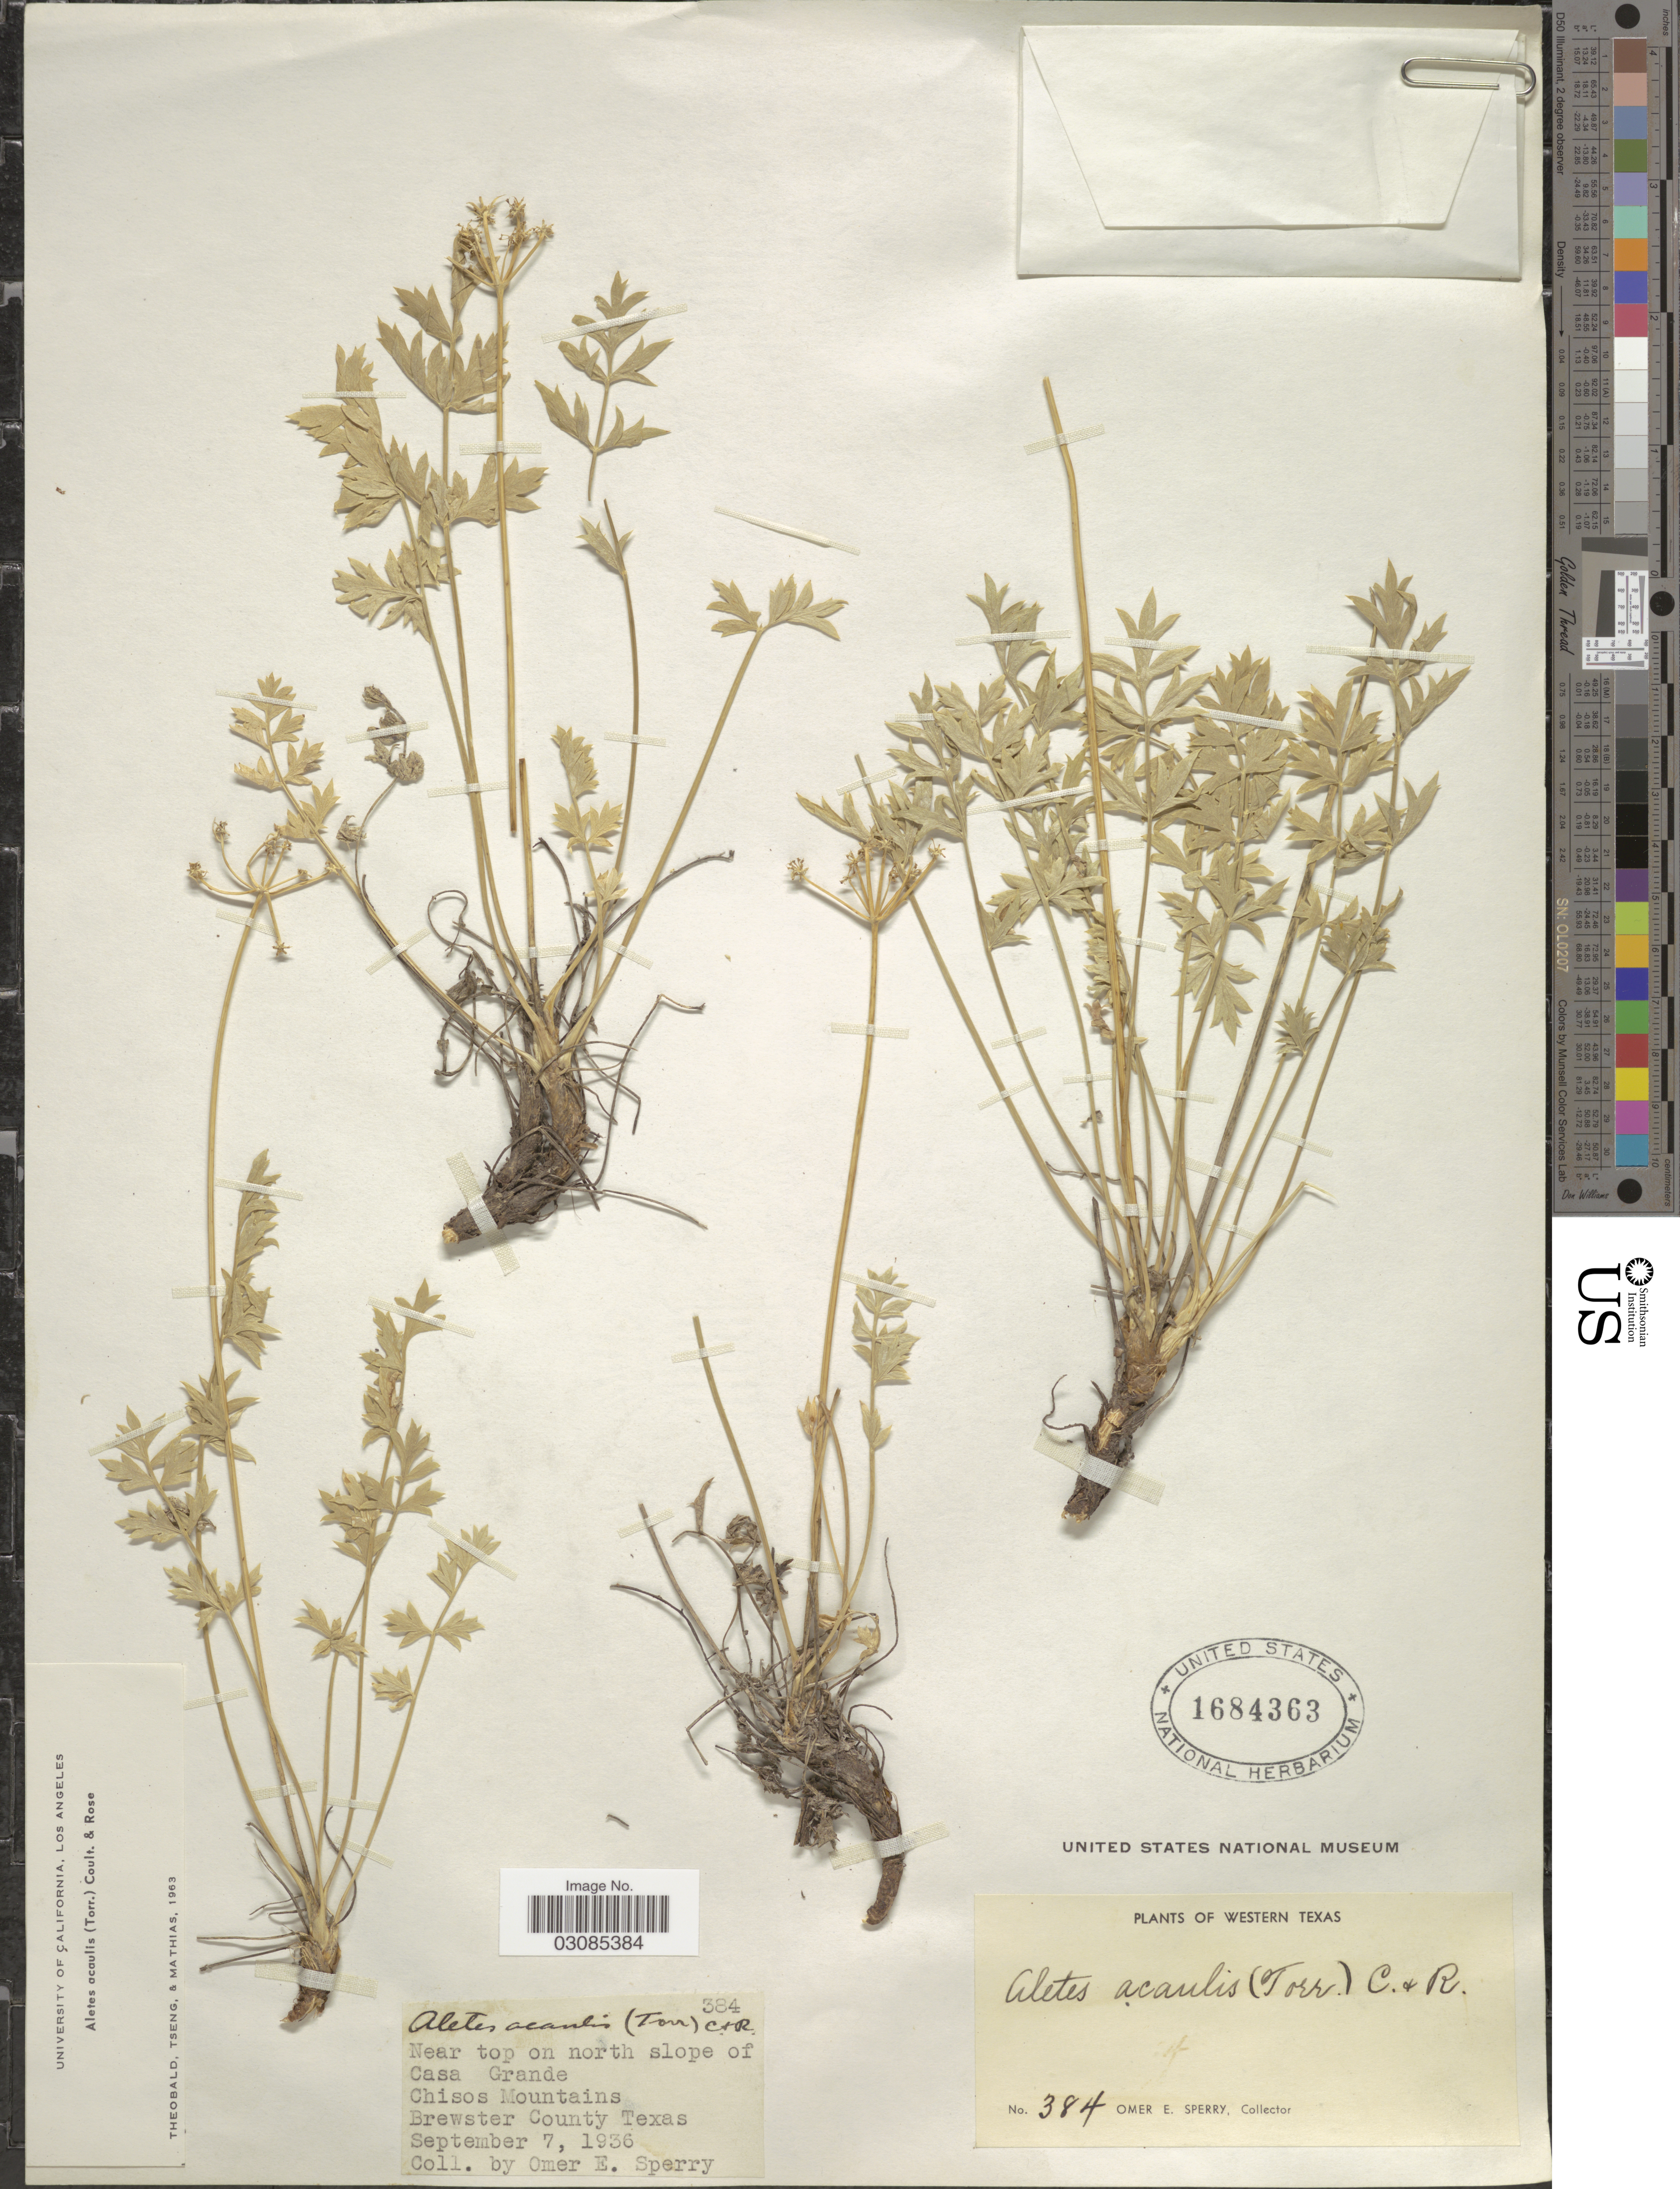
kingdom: Plantae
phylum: Tracheophyta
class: Magnoliopsida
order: Apiales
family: Apiaceae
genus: Aletes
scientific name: Aletes acaulis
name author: (Torr.) J.M. Coult. & Rose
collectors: O. E. Sperry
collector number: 384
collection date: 1936-09-07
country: United States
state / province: Texas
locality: Western Texas. Near top on north slope of Casa Grande. Chisos Mountains. Brewster County Texas.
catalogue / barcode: US 1684363